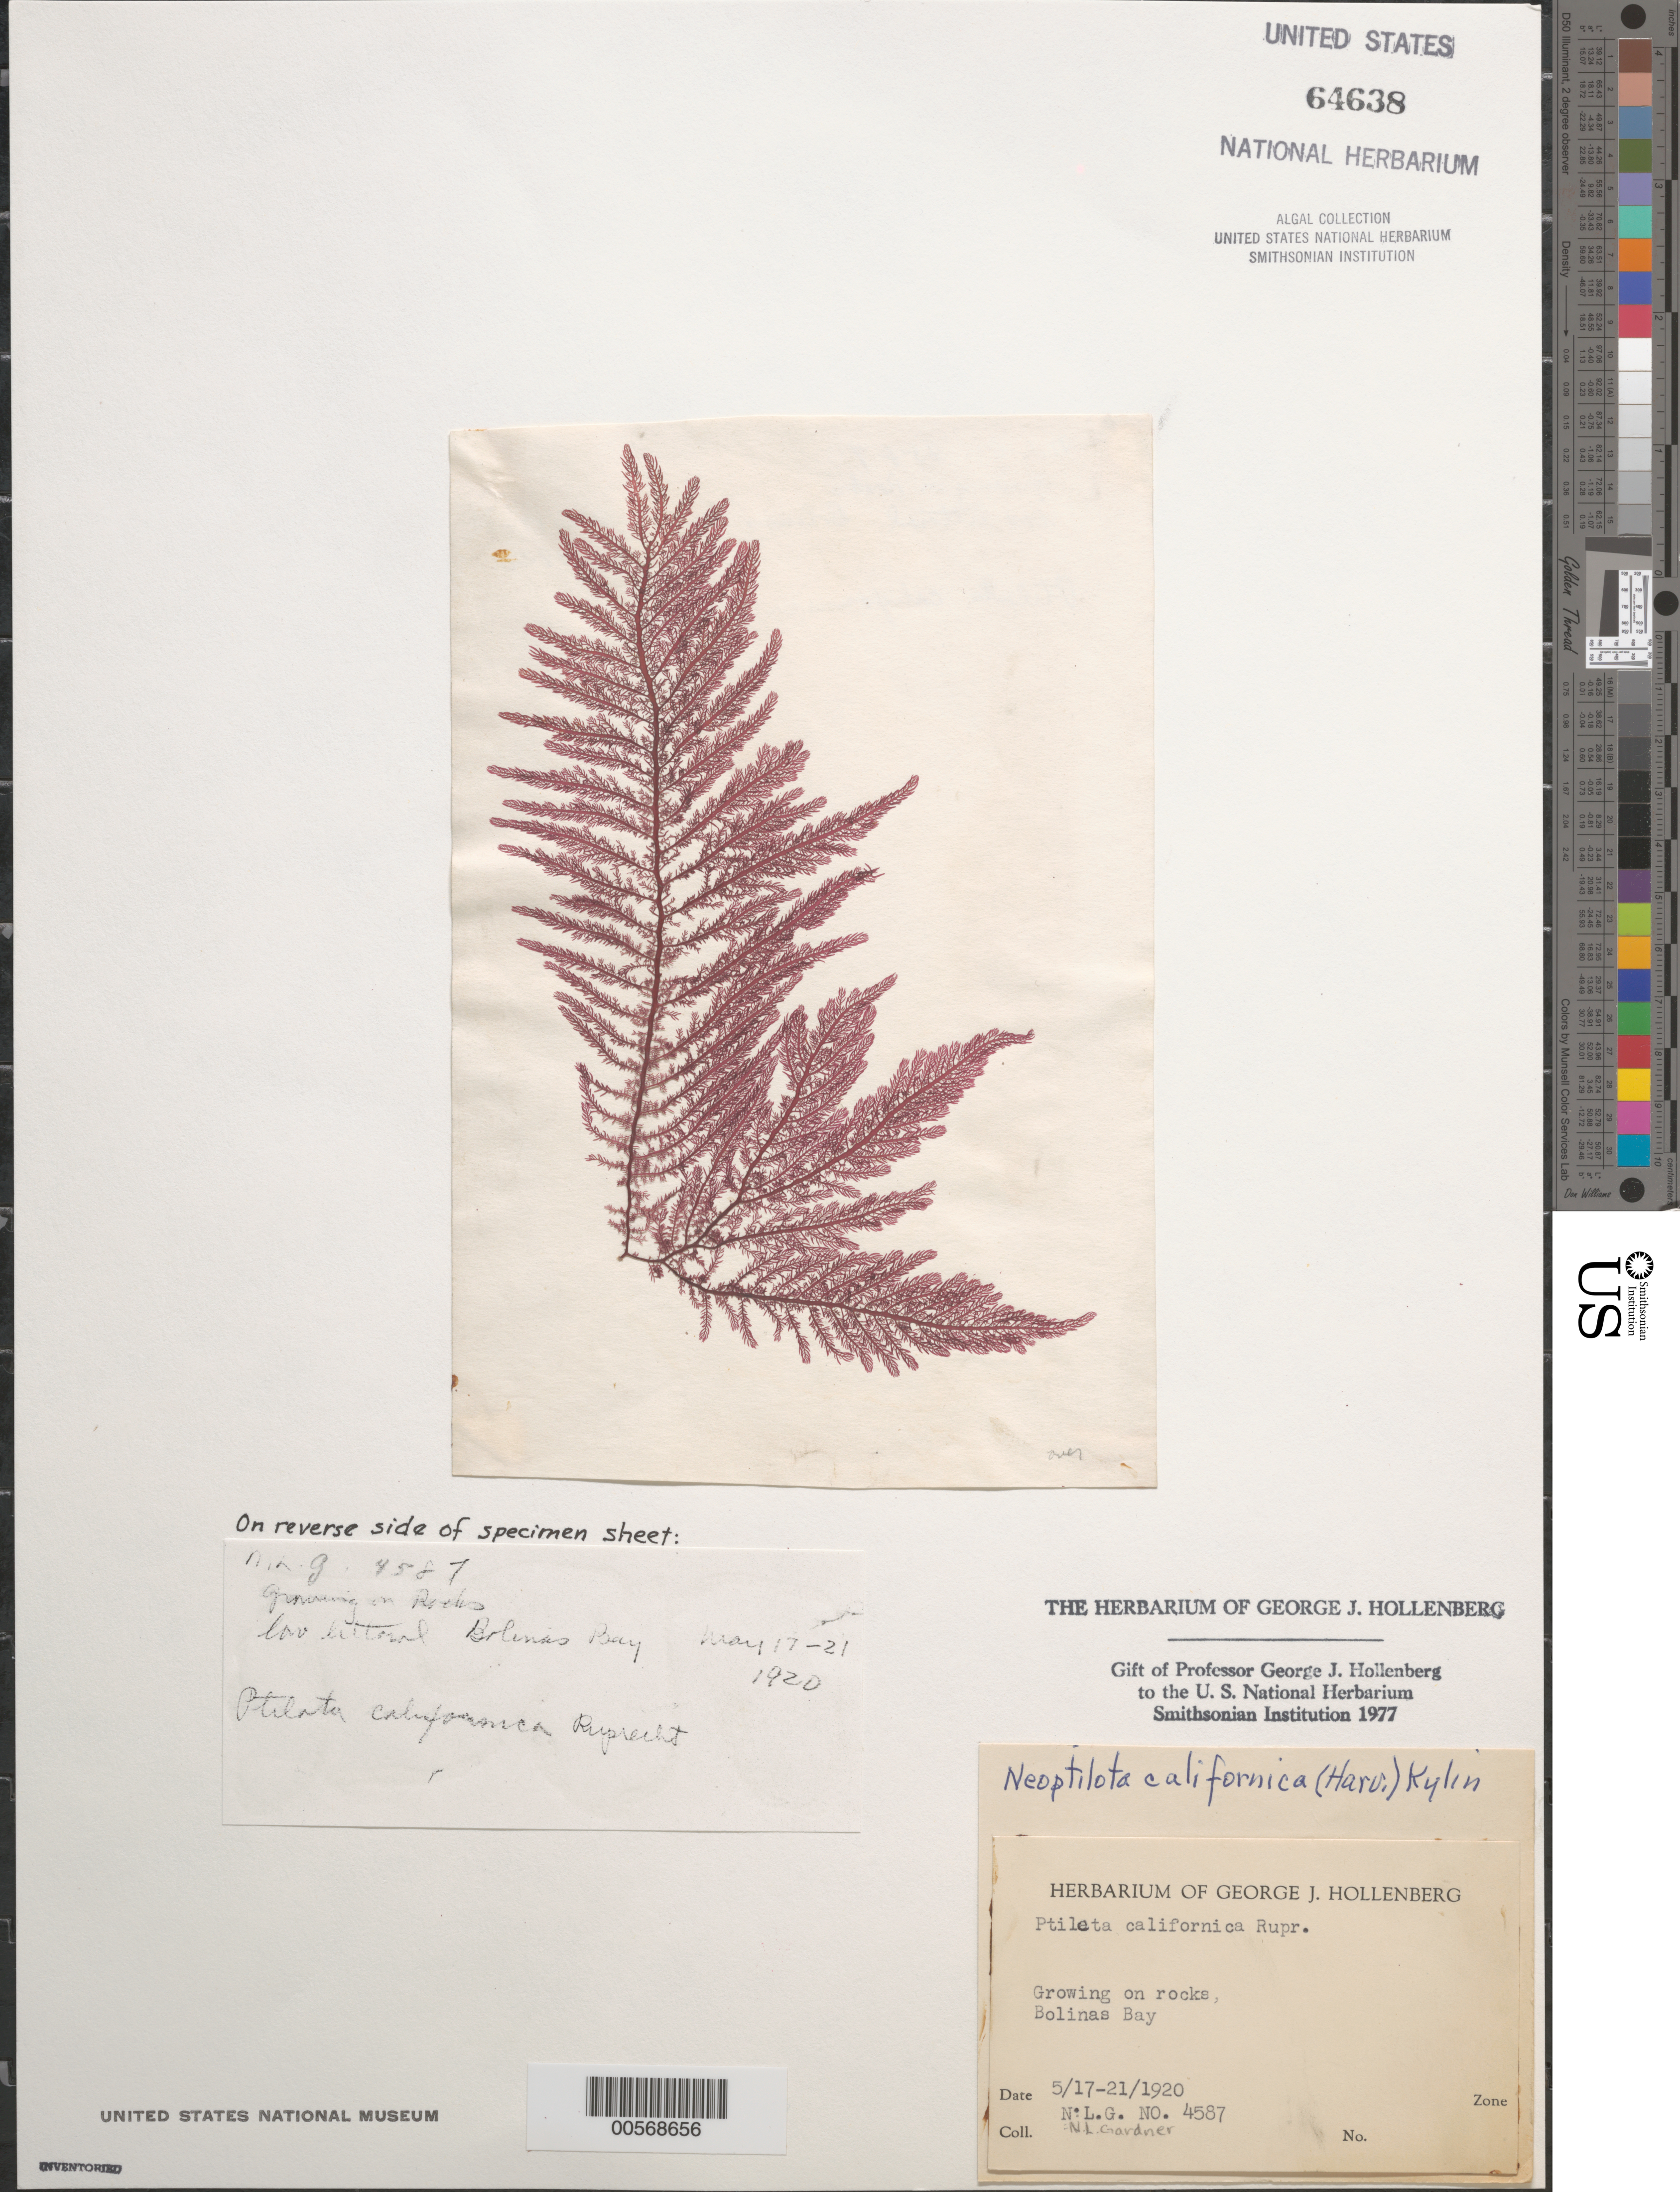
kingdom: Plantae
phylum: Rhodophyta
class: Florideophyceae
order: Ceramiales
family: Wrangeliaceae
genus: Neoptilota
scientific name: Neoptilota californica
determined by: Hollenberg, George J.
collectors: N. Gardner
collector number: NLG 4587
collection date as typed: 17 May 1920 TO 21 May 1920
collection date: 1920-05-17/1920-05-21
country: United States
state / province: California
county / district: Marin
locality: Bolinas Bay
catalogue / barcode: US 64638